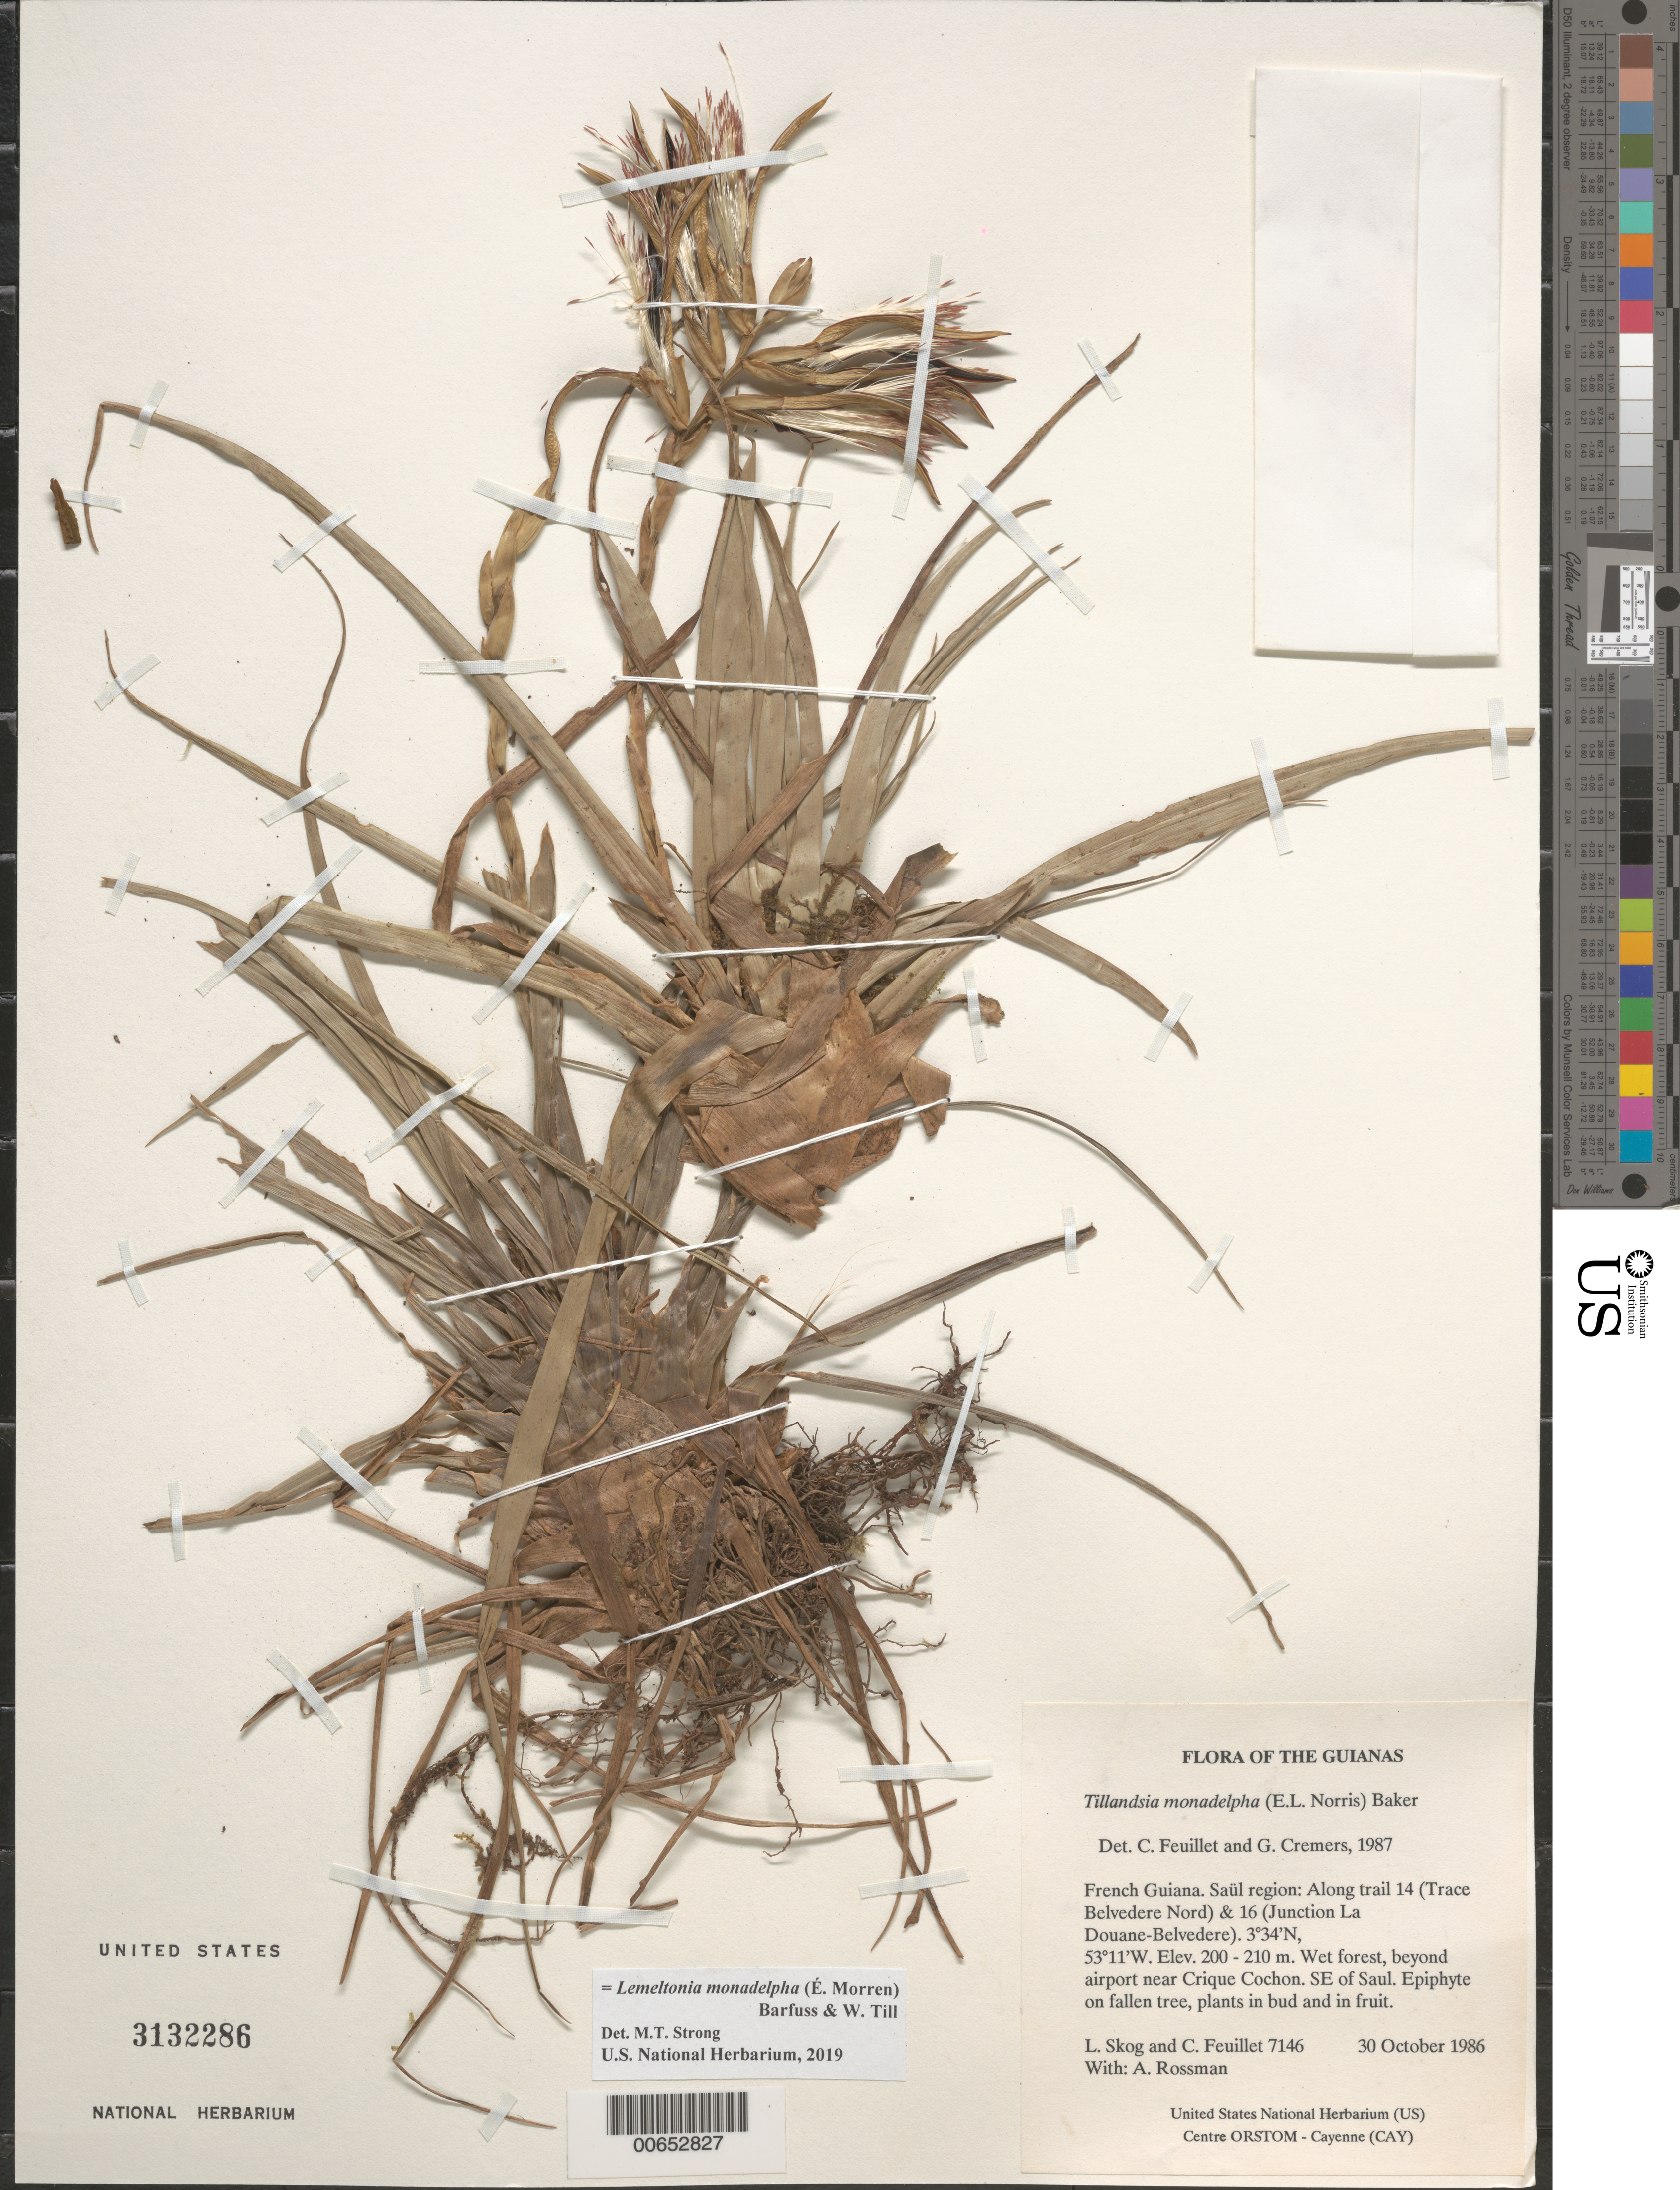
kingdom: Plantae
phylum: Tracheophyta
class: Liliopsida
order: Poales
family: Bromeliaceae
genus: Lemeltonia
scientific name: Lemeltonia monadelpha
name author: (É. Morren) Barfuss & W. Till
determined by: Strong, M. T., (US), Smithsonian Institution - National Museum of Natural History (UNITED STATES)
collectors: L. E. Skog, C. Feuillet & A. Rossman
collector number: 7146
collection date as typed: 30 October 1986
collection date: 1986-10-30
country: French Guiana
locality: SE of Saül along trail 14 (Trace Belvedere Nord) & 16 (Junction La Douane-Belvedere)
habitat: Wet forest, beyond airport near Crique Cochon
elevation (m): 200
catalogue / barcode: US 3132286